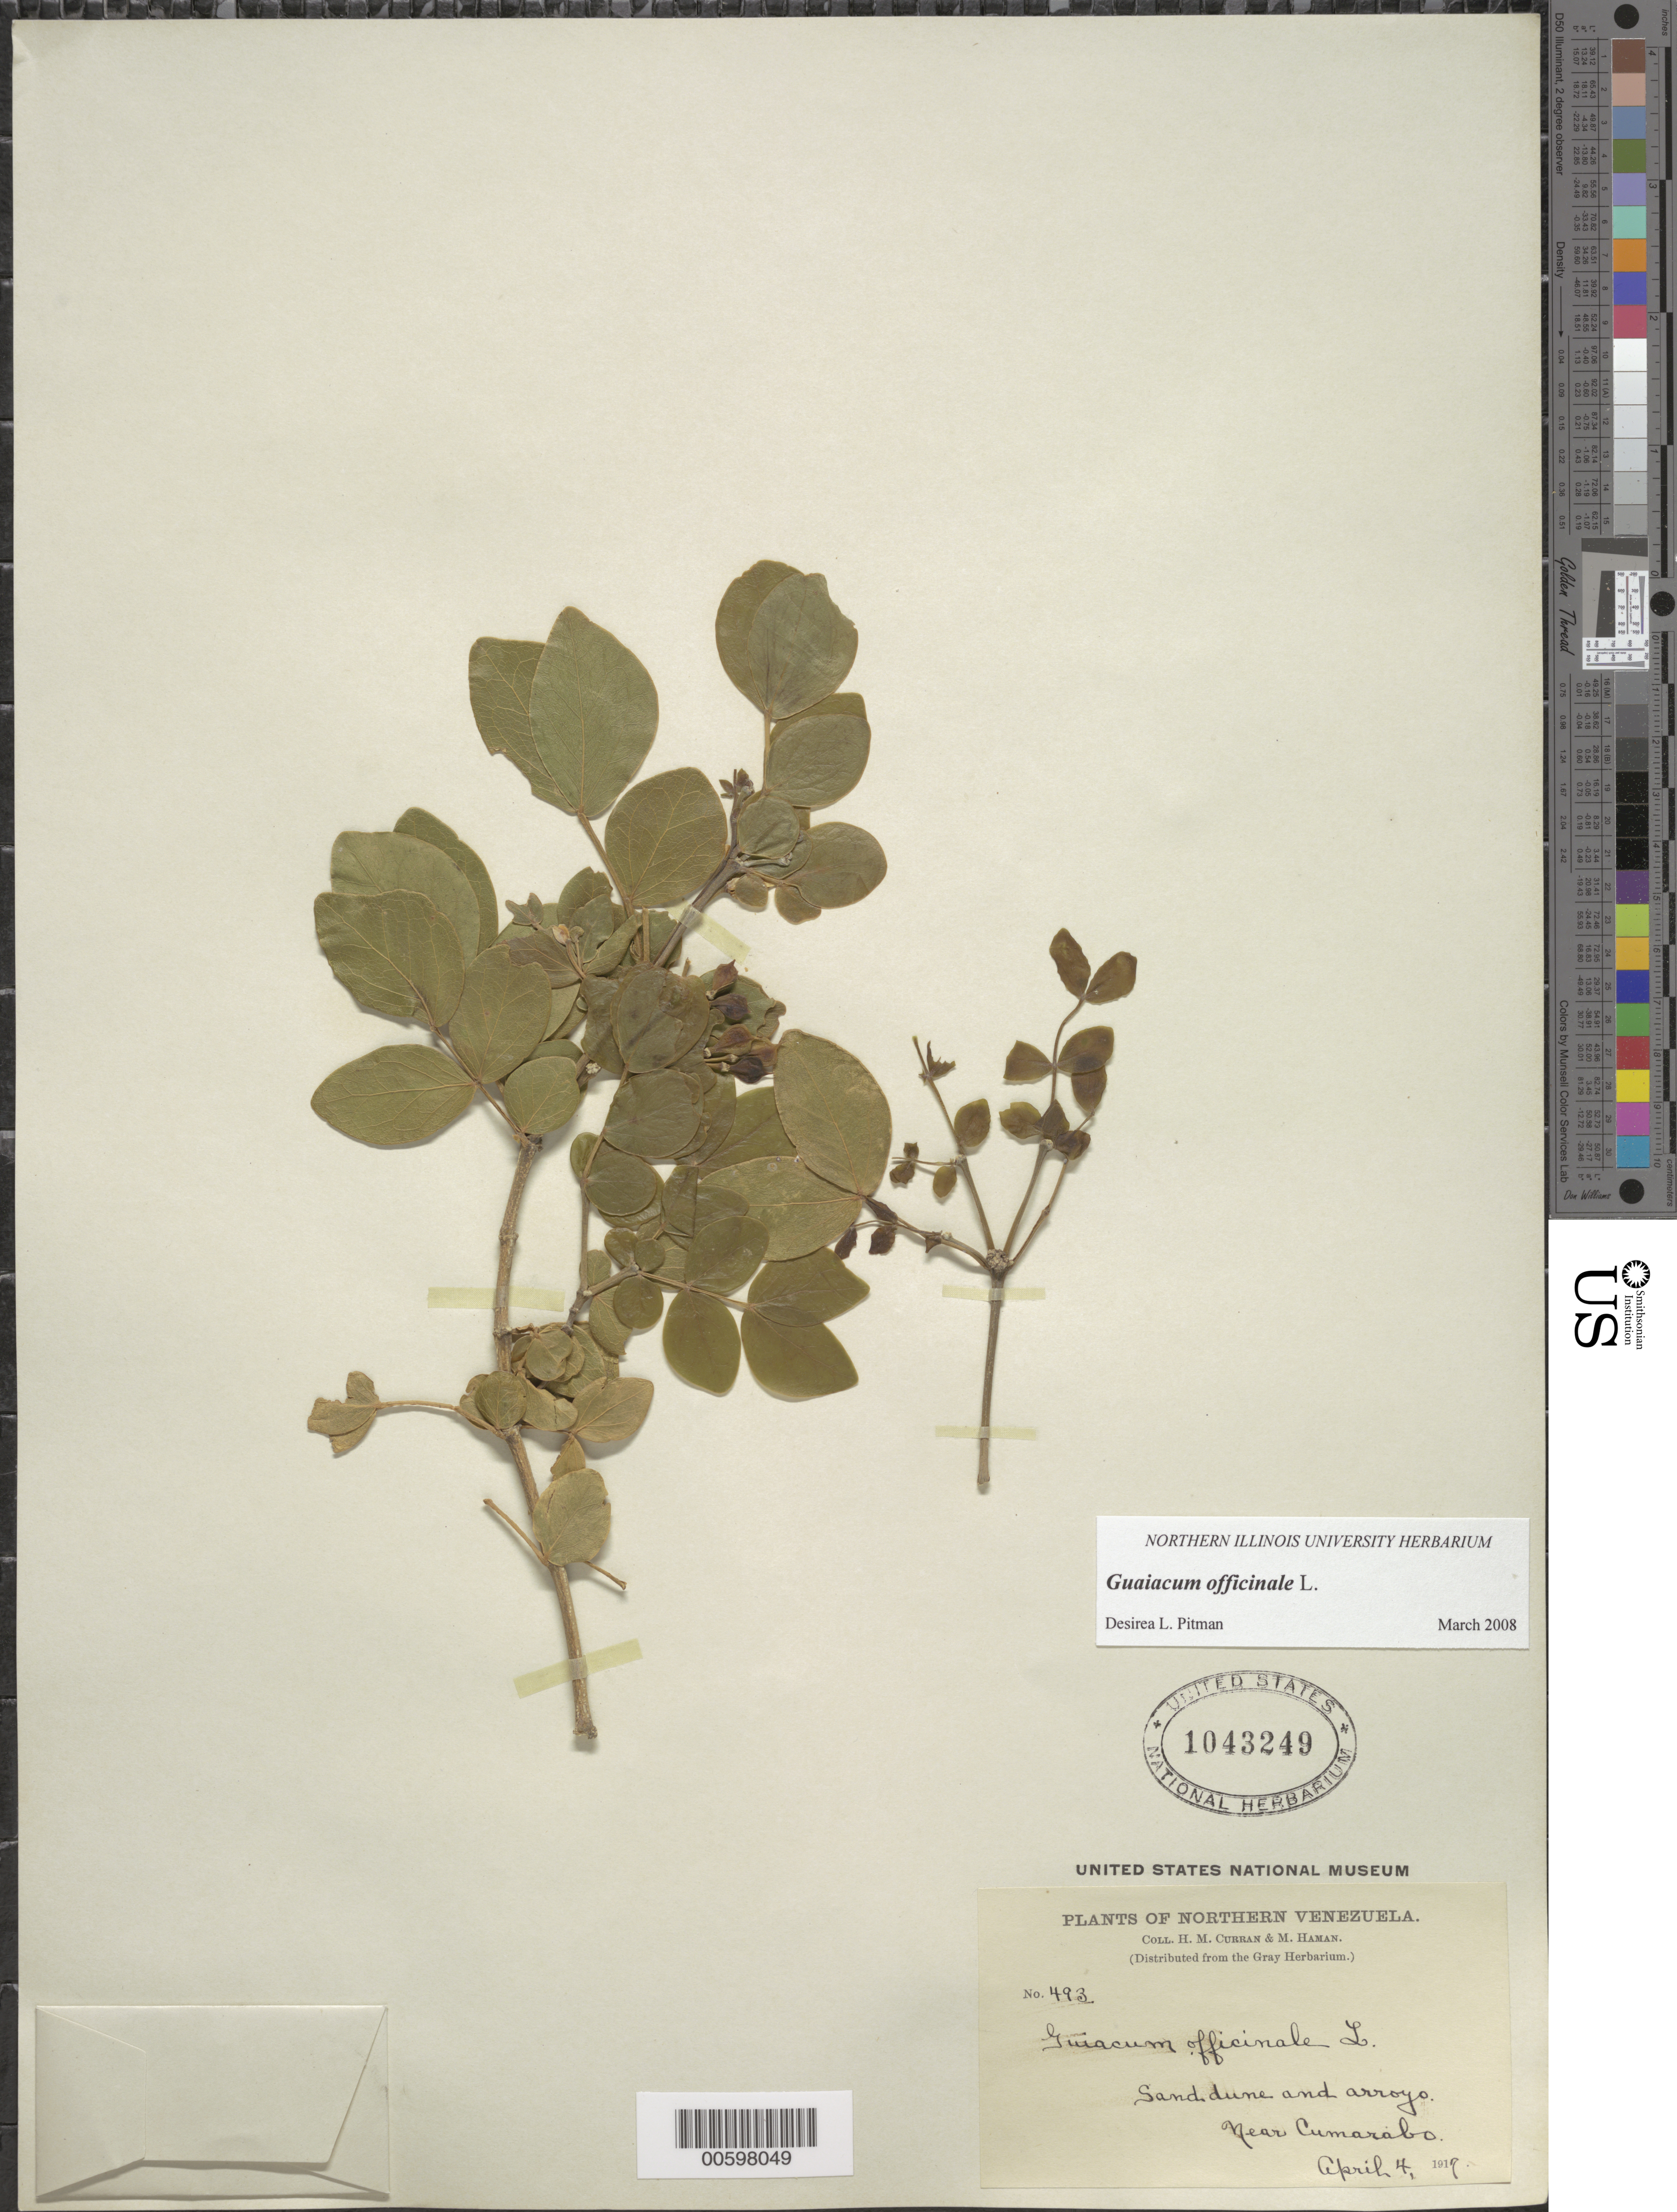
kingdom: Plantae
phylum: Tracheophyta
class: Magnoliopsida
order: Zygophyllales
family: Zygophyllaceae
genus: Guaiacum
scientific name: Guaiacum officinale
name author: L.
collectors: H. M. Curran & M. Haman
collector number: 493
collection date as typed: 04 Apr 1917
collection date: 1917-04-04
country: Venezuela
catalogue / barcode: US 1043249